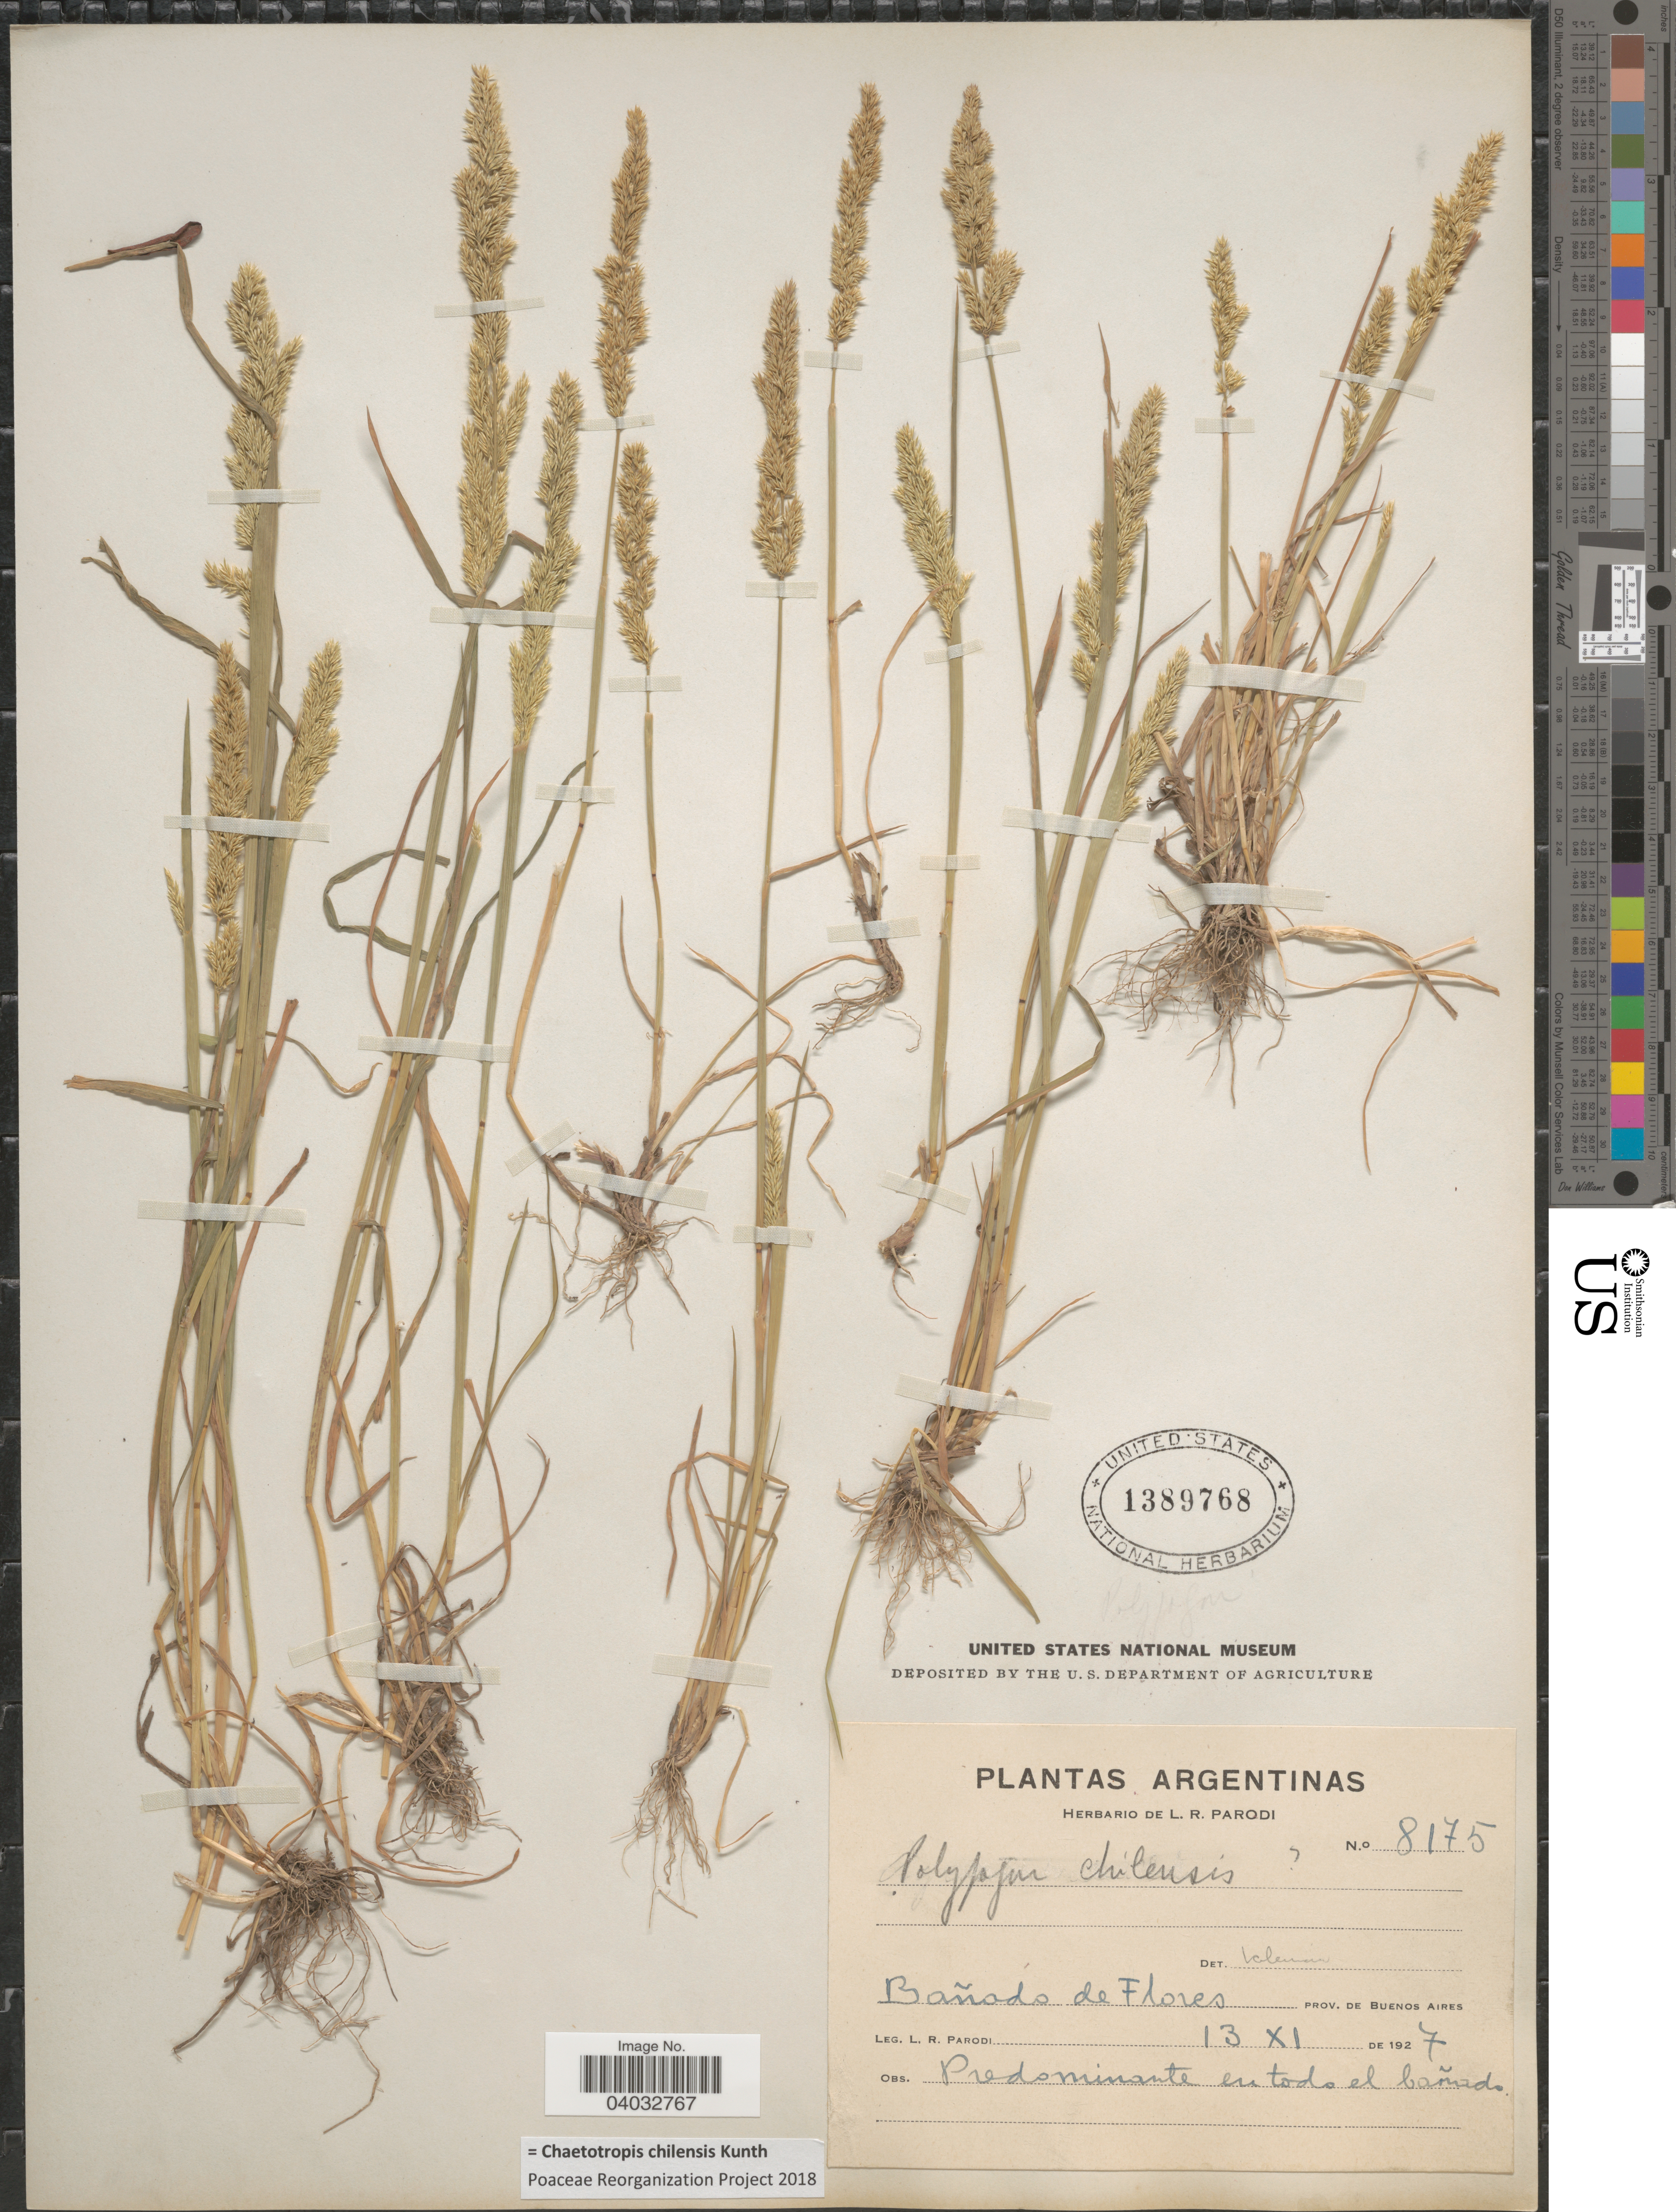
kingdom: Plantae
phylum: Tracheophyta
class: Liliopsida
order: Poales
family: Poaceae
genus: Chaetotropis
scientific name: Chaetotropis chiliensis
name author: Kunth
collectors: L. R. Parodi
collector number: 8175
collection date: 1927-09-13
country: Argentina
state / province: Buenos Aires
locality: Bañado de Flores. Predominante en todo el bañado.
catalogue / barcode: US 1389768